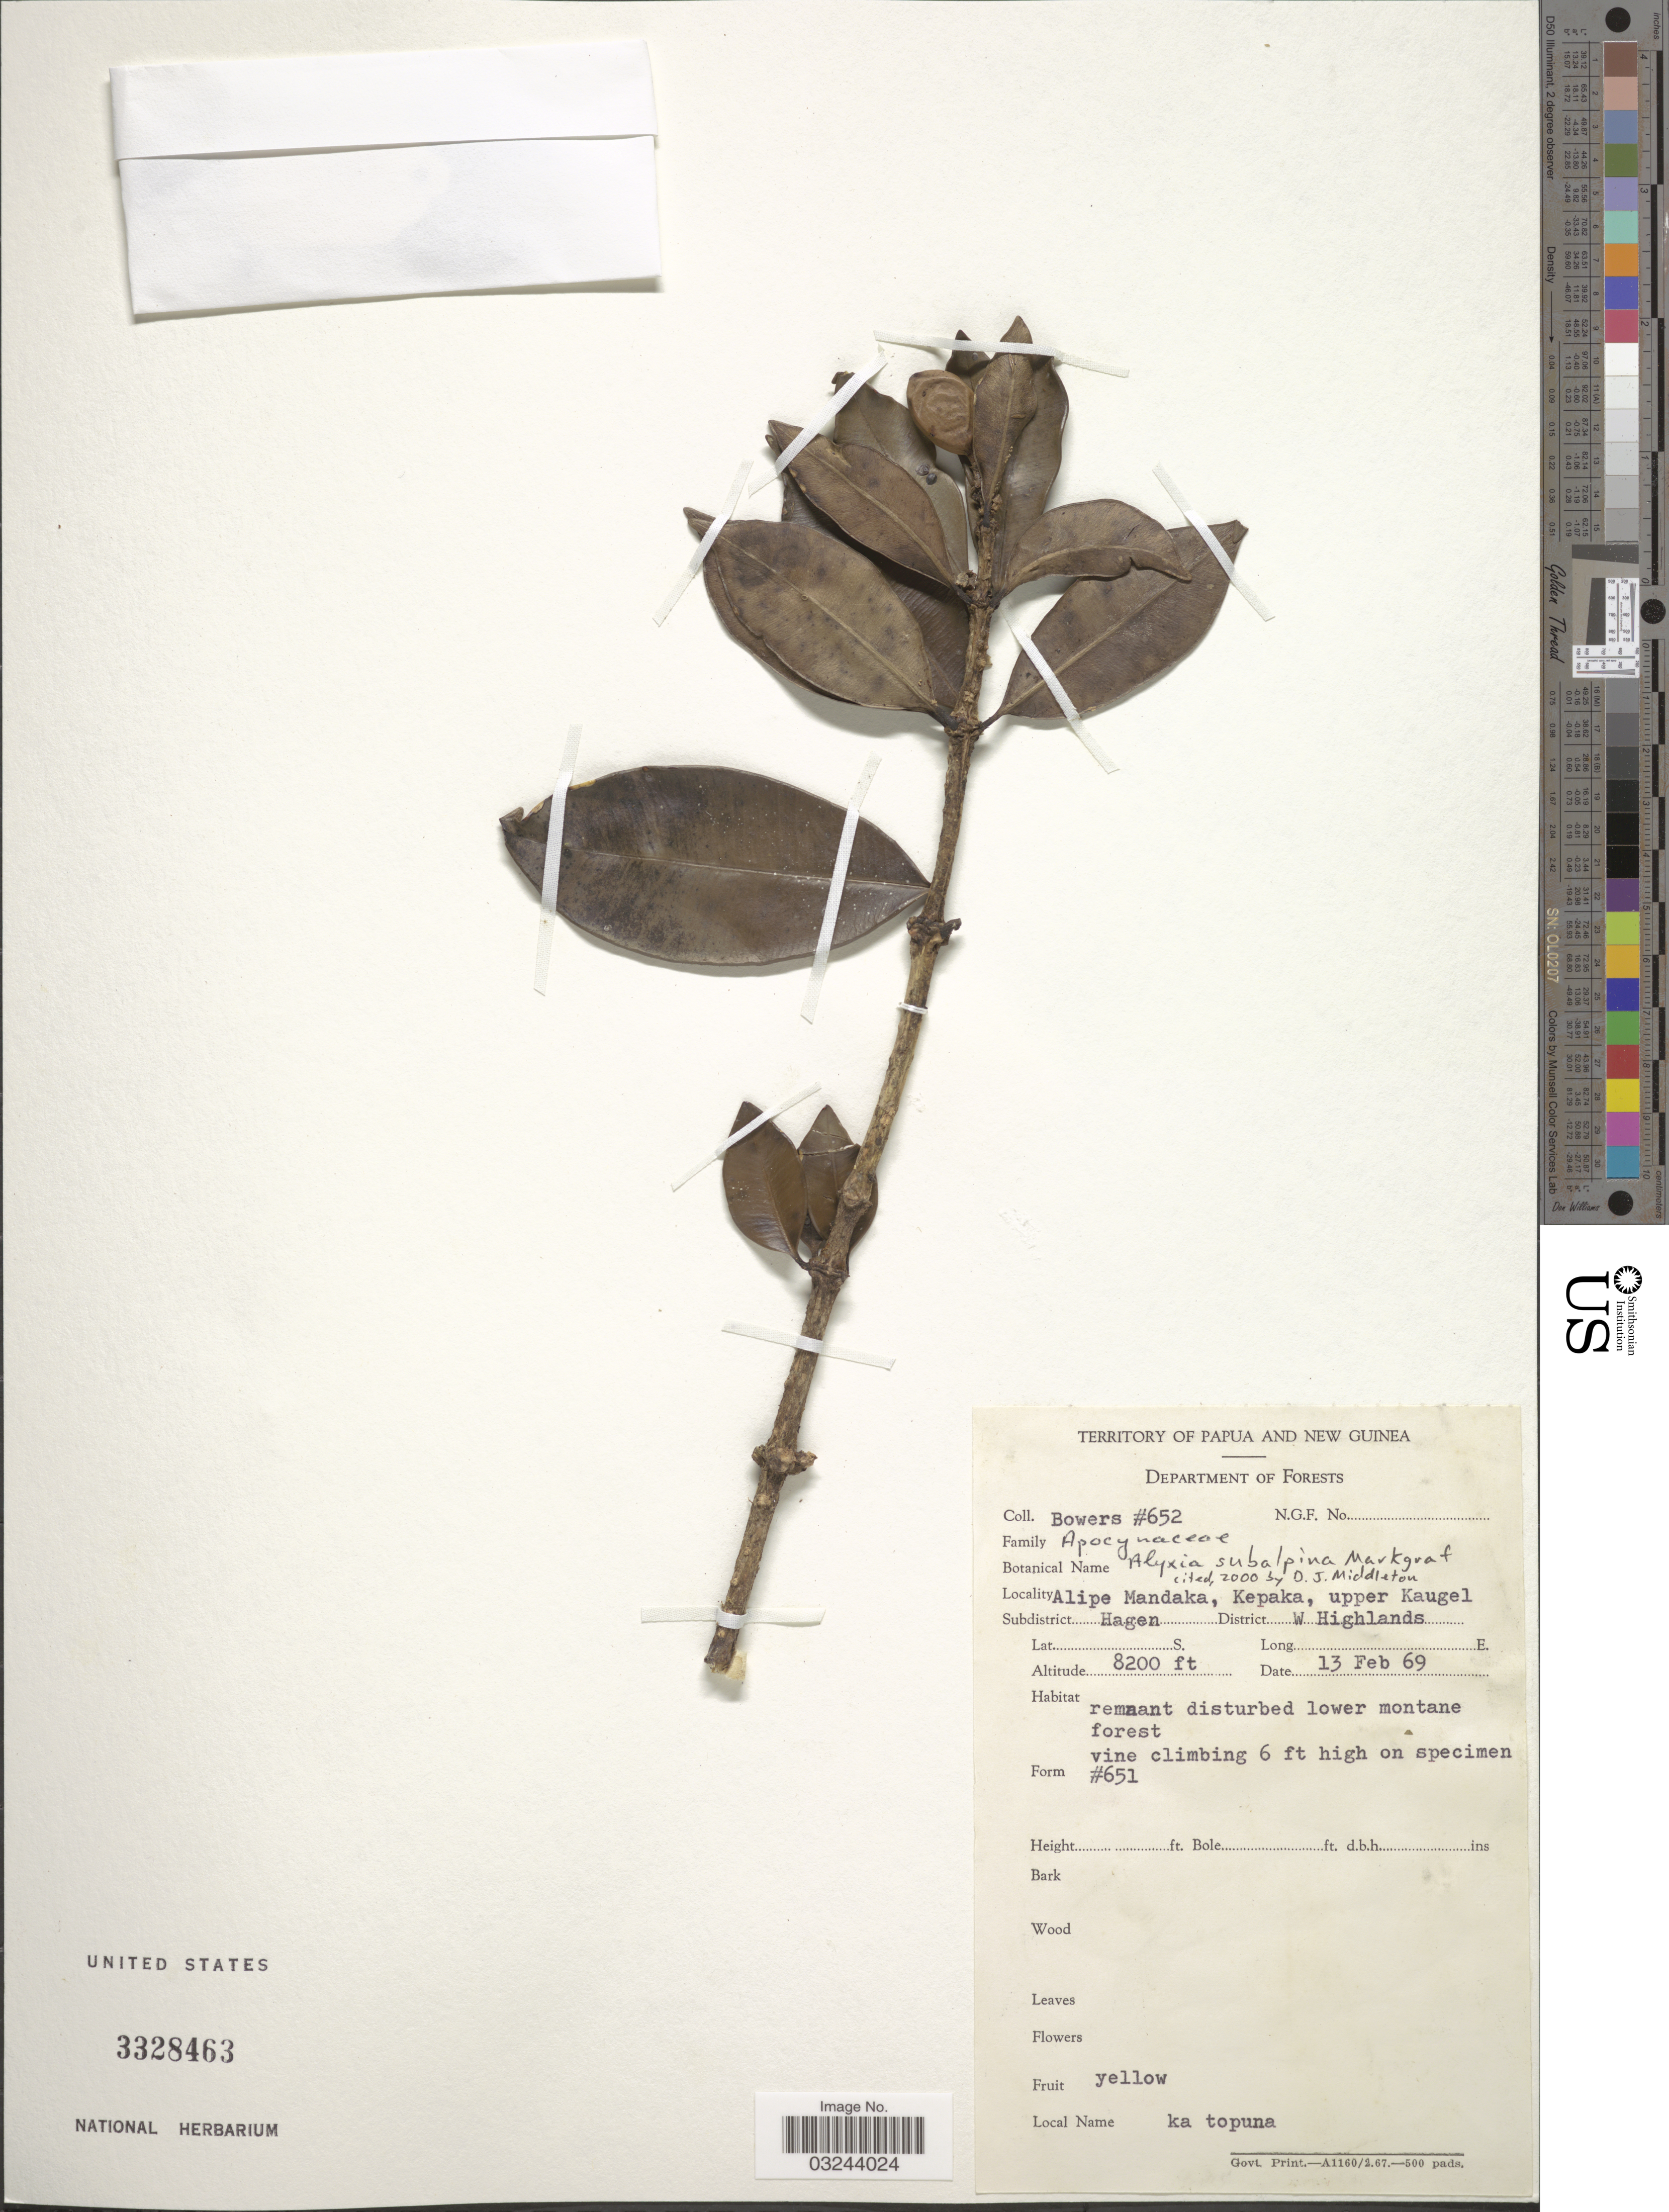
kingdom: Plantae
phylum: Tracheophyta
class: Magnoliopsida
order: Gentianales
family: Apocynaceae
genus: Alyxia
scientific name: Alyxia subalpina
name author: Markgr.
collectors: -. Bowers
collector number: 652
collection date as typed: Transcribed d/m/y: 13/2/69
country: Papua New Guinea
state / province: Western Highlands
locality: Territory of Papua and New Guinea. Alipe Mandaka, Kepaka, upper Kaugel. Subdistrict Hagen, District W Highlands.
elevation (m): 2499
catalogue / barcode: US 3328463